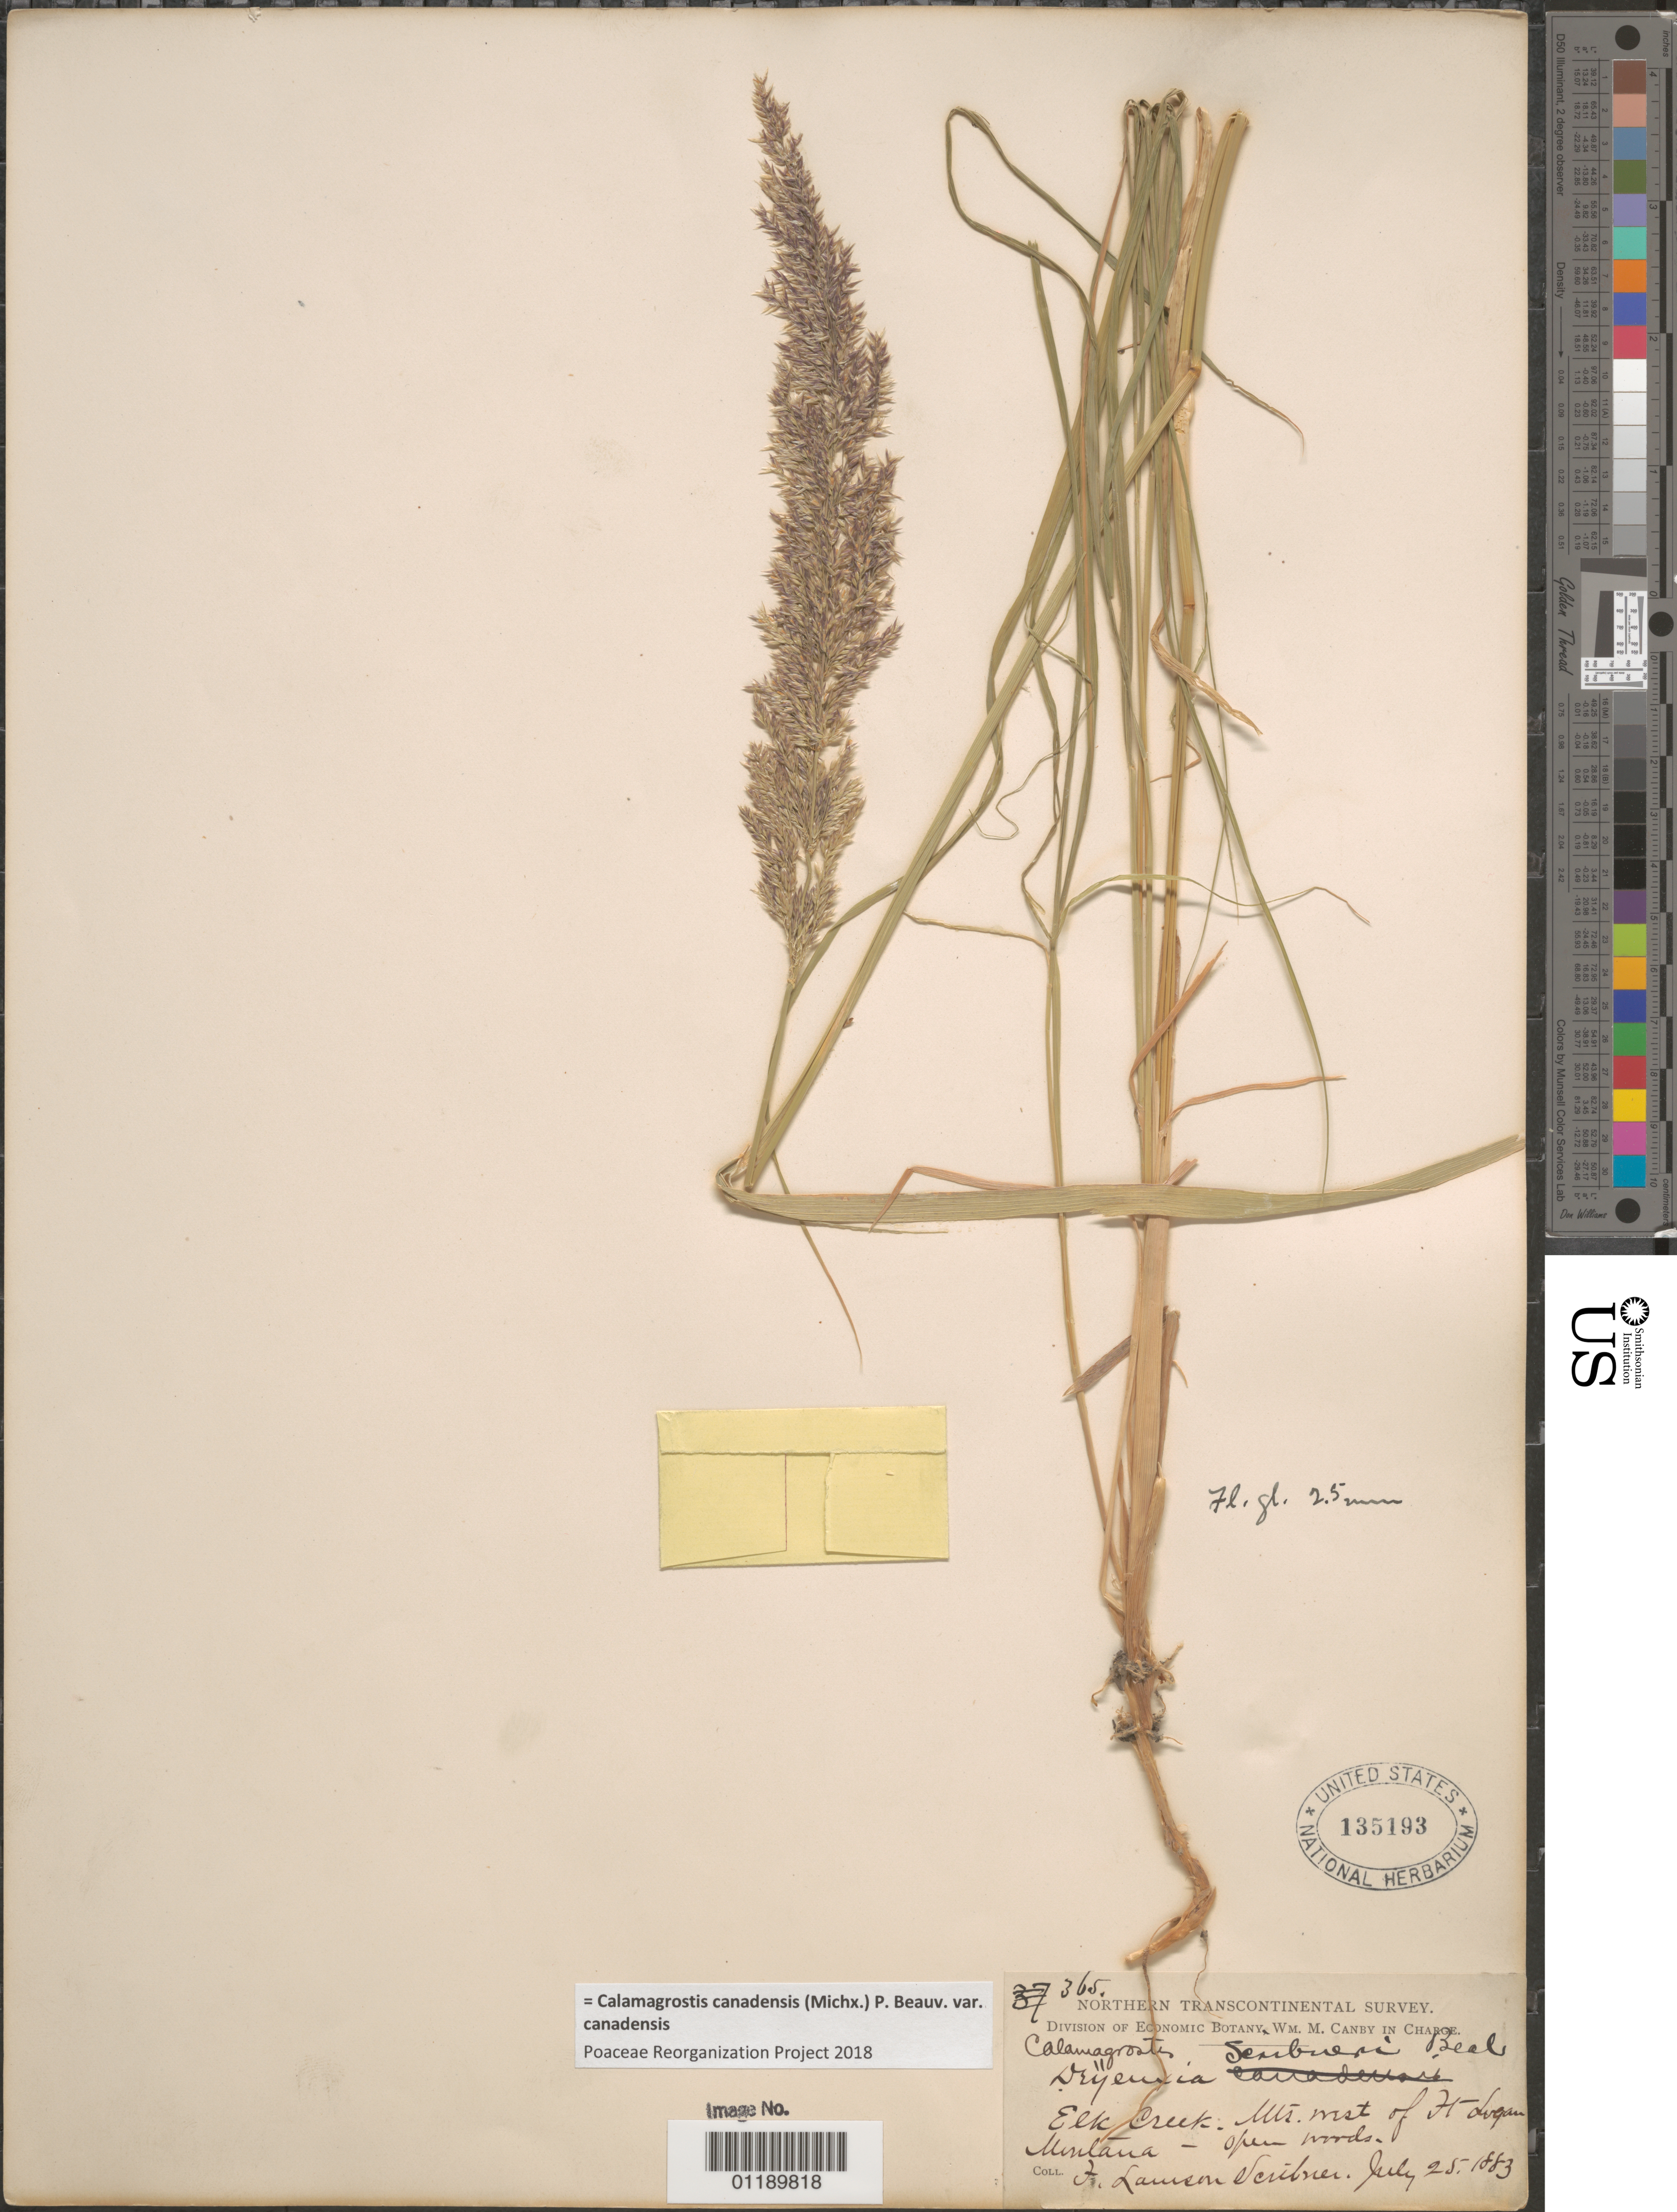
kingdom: Plantae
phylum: Tracheophyta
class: Liliopsida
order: Poales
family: Poaceae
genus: Calamagrostis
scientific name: Calamagrostis canadensis var. canadensis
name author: (Michx.) P. Beauv.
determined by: Poaceae Reorganization Project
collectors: F. L. Scribner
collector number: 365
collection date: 1883-07-25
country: United States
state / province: Montana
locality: Elk Creek region, west of Fort Logan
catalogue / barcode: US 135193